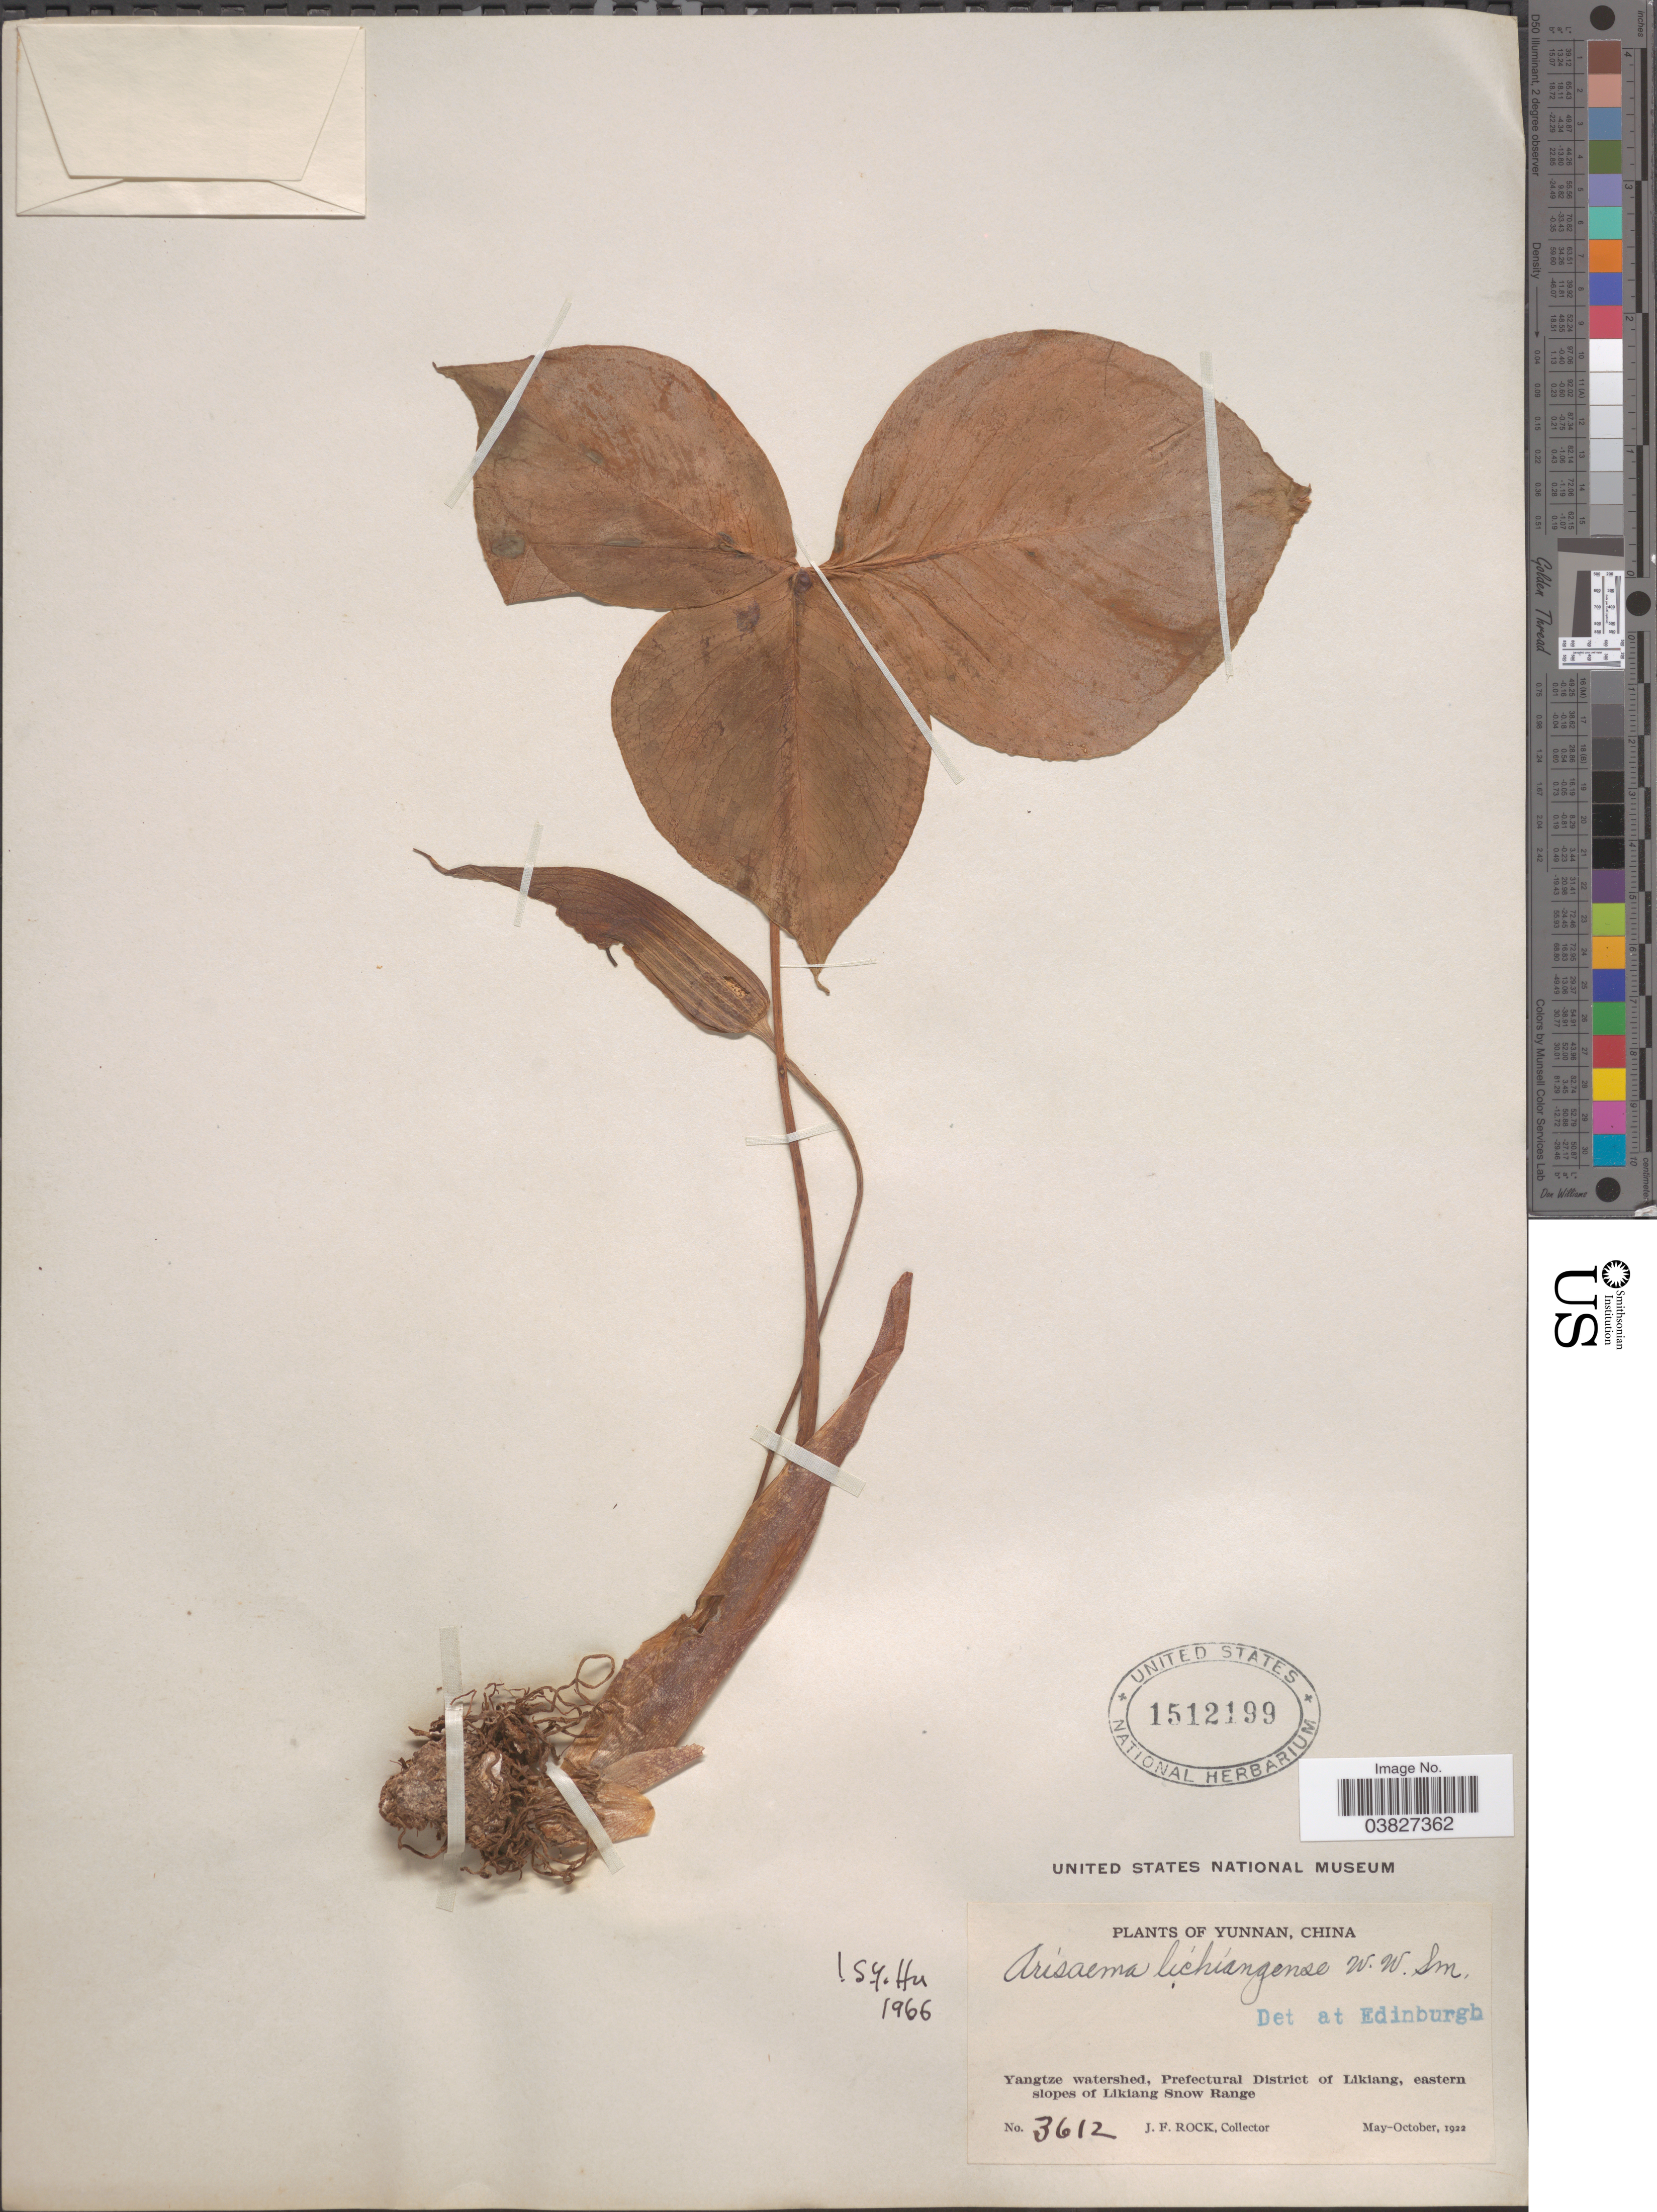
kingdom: Plantae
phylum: Tracheophyta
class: Liliopsida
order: Alismatales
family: Araceae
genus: Arisaema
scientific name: Arisaema lichiangense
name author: W.W. Sm.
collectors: J. Rock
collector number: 3612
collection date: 1922-05/1922-10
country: China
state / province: Yunnan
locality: Yangtze watershed, Prefectural District of Likiang, eastern slopes of Likiang Snow Range.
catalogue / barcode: US 1512199